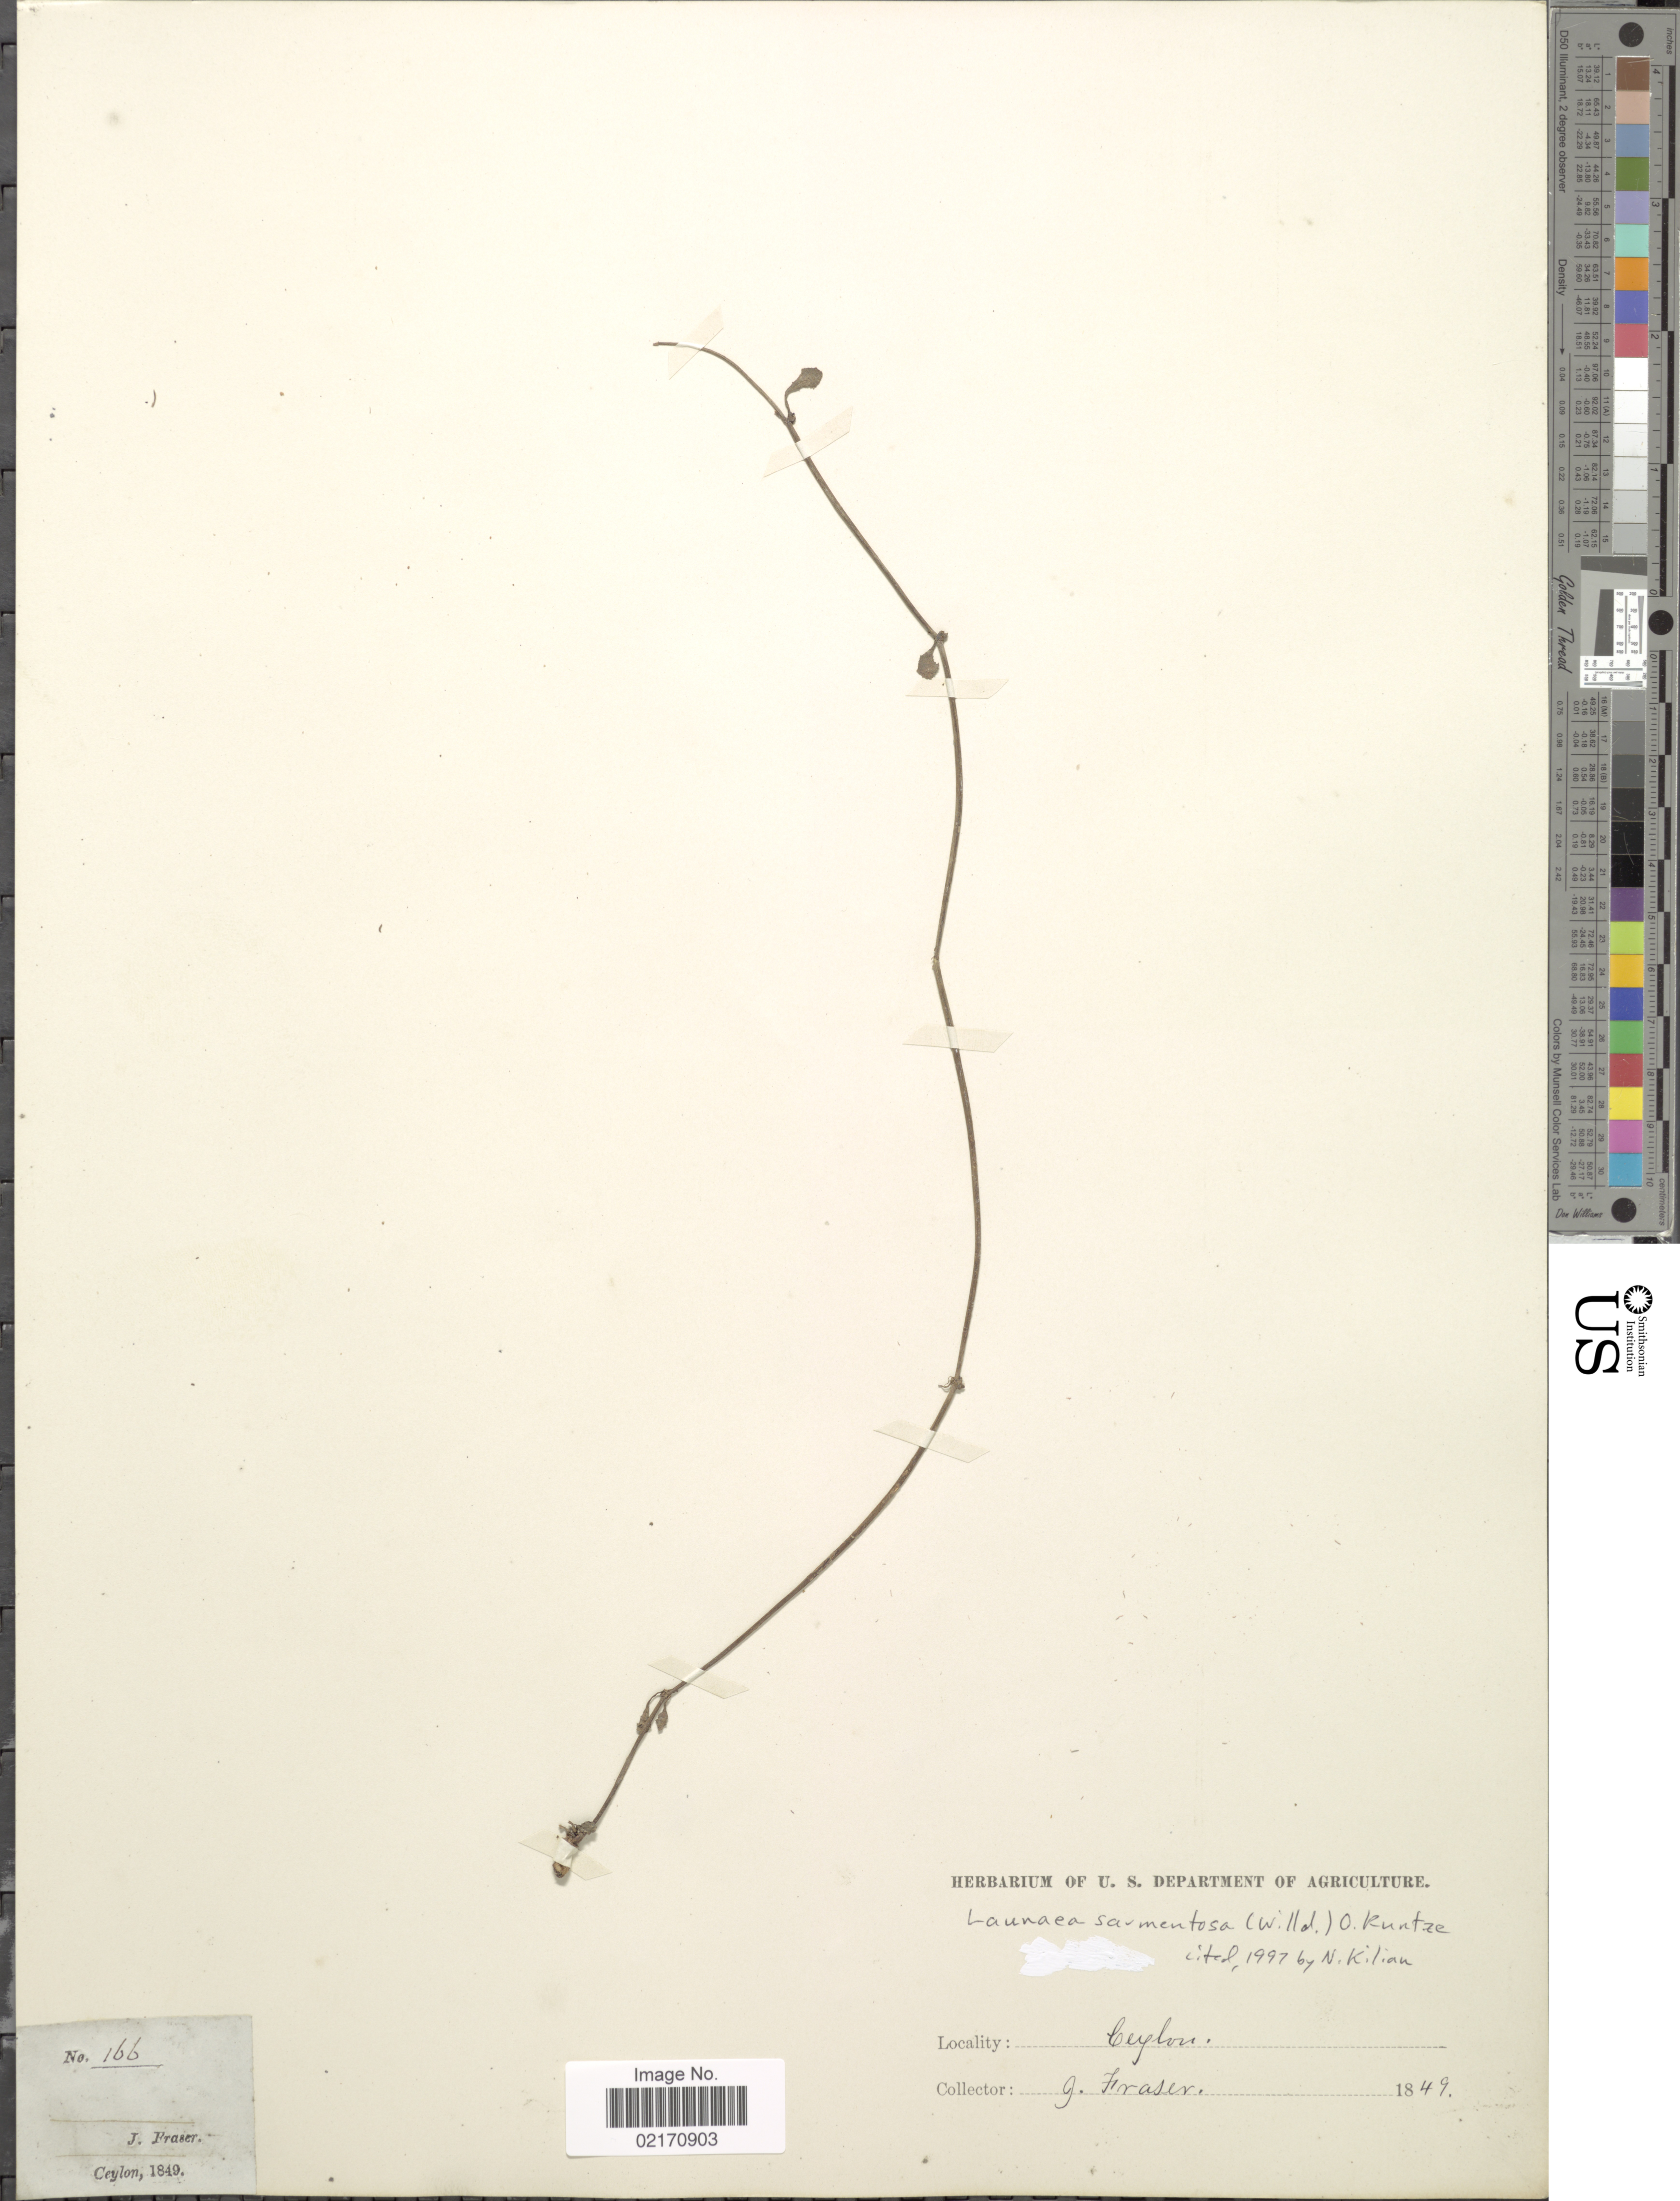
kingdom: Plantae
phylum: Tracheophyta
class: Magnoliopsida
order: Asterales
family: Asteraceae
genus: Launaea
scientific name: Launaea sarmentosa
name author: (Willd.) Kuntze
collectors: J. Fraser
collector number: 166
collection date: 1849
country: Sri Lanka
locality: Ceylon